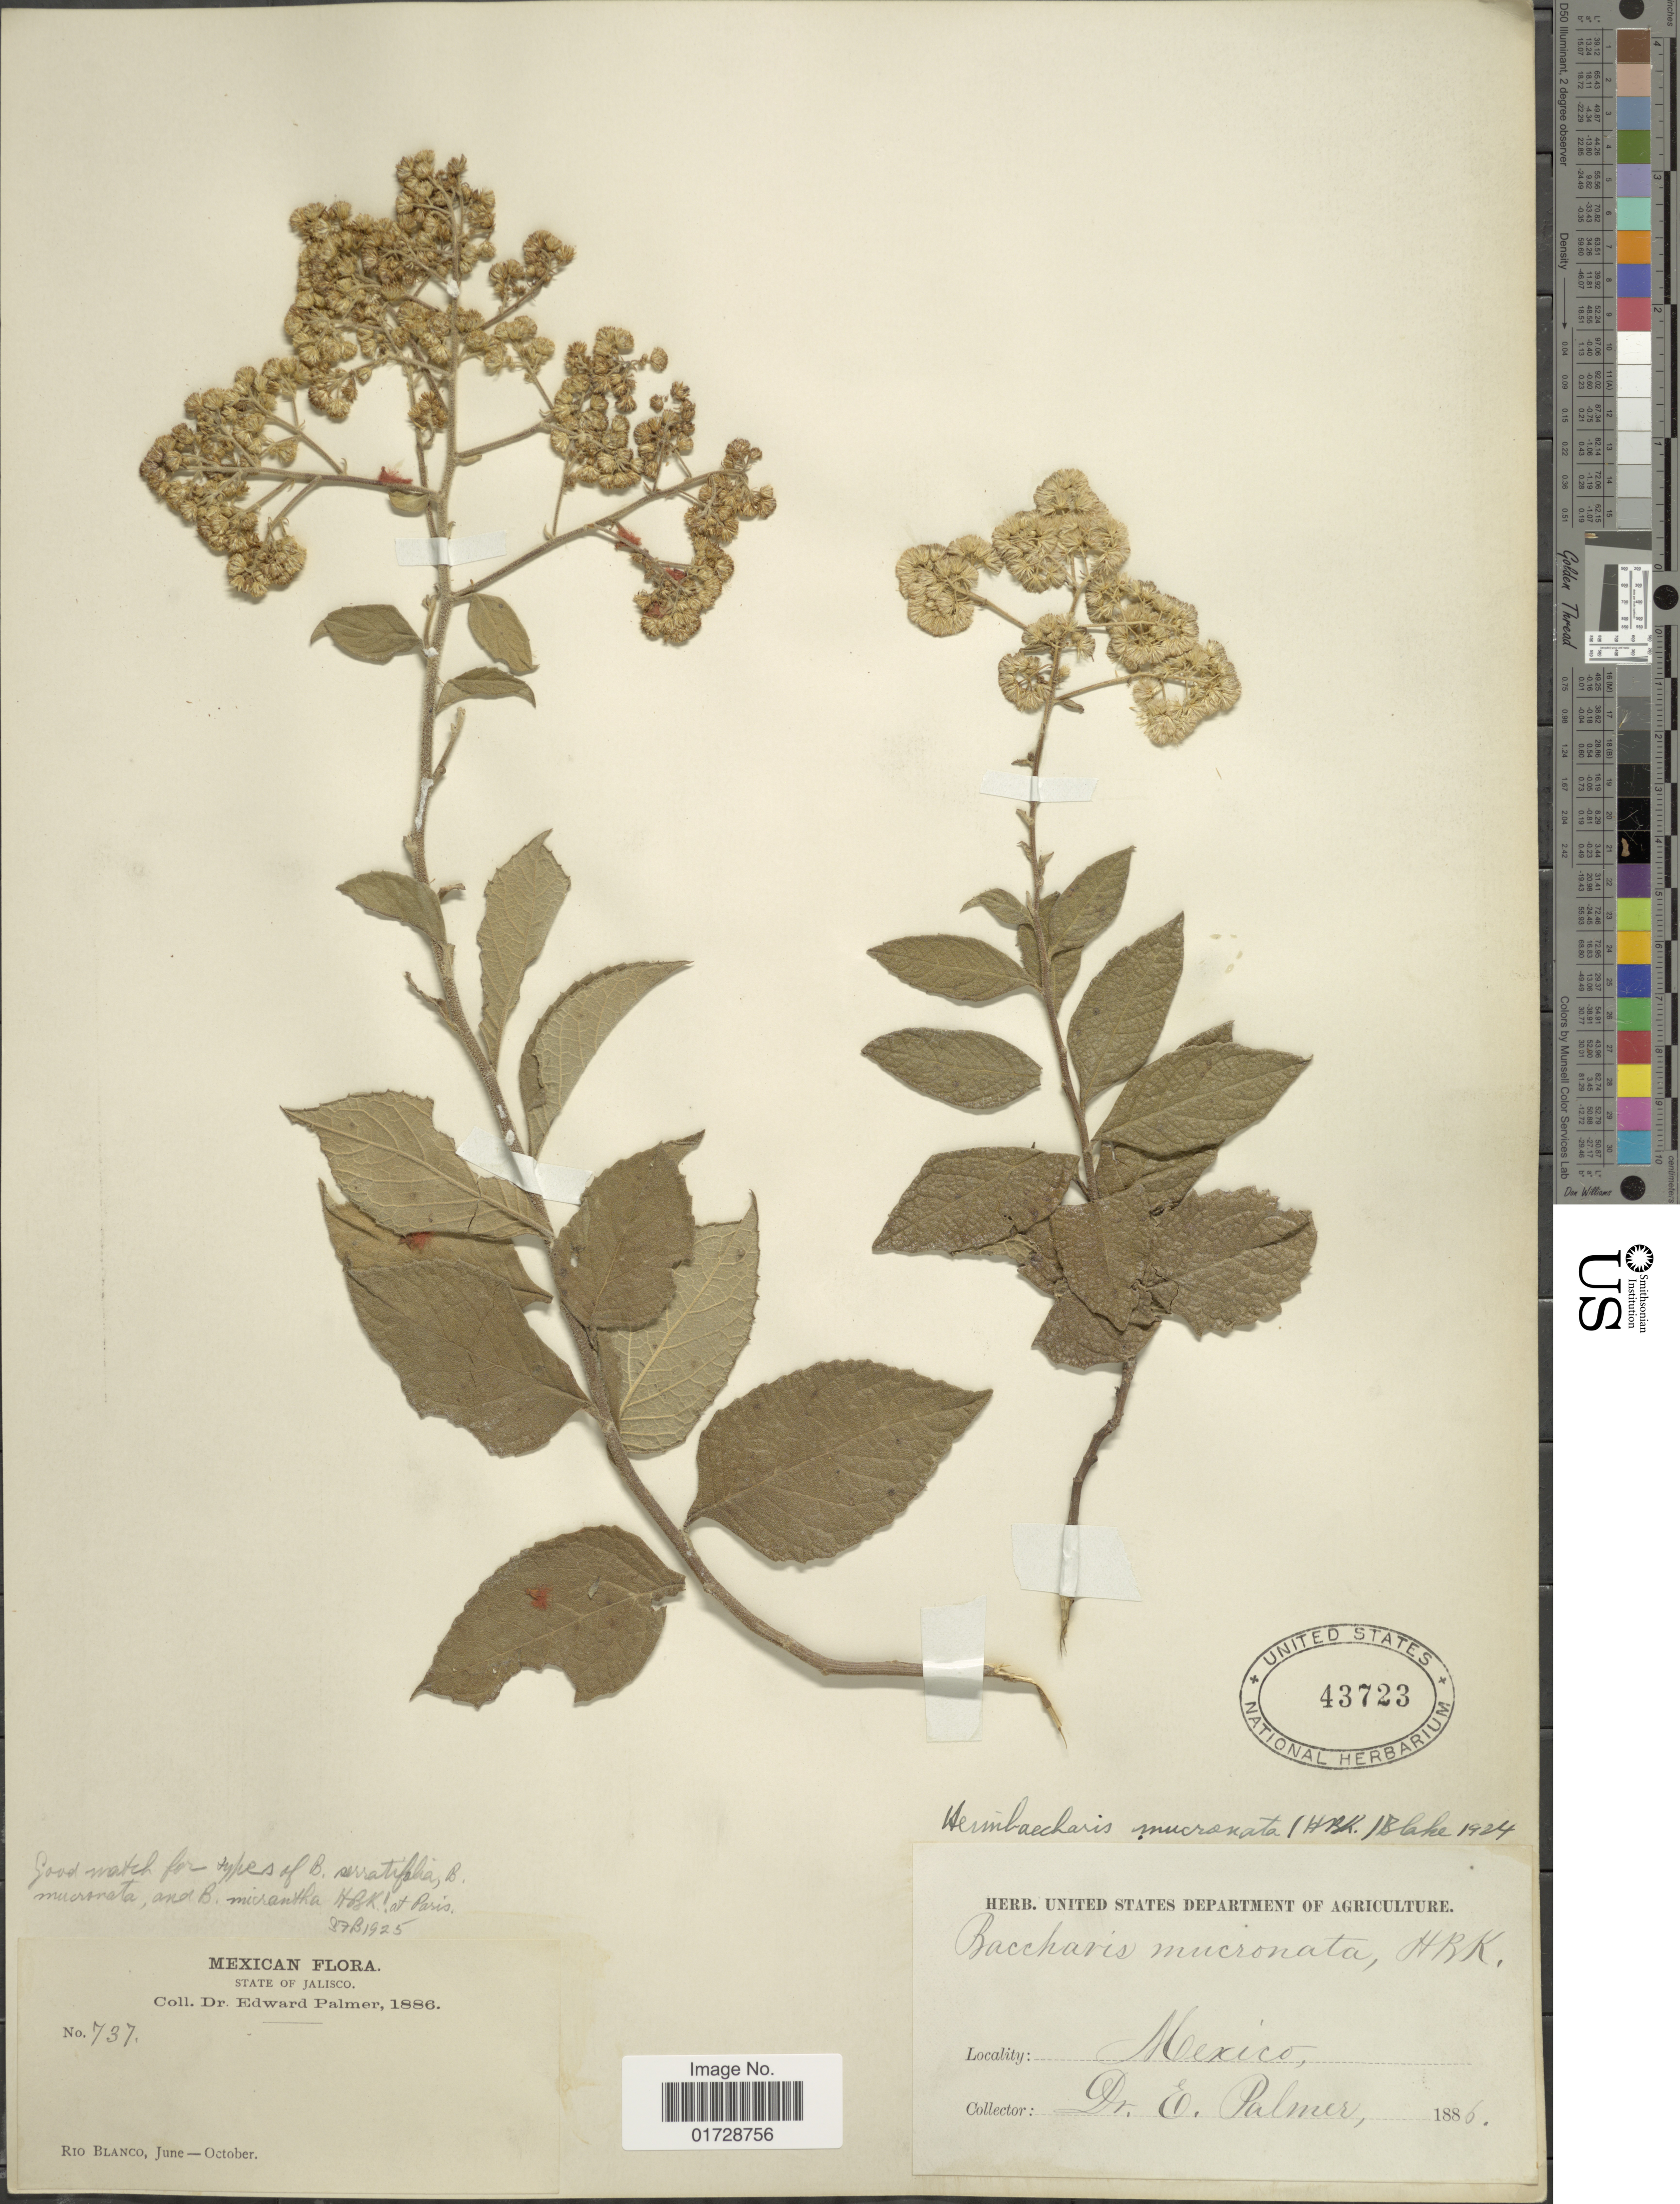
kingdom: Plantae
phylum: Tracheophyta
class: Magnoliopsida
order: Asterales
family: Asteraceae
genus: Archibaccharis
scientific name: Archibaccharis serratifolia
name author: (Kunth) S.F. Blake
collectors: E. Palmer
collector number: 737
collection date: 1886-06/1886-10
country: Mexico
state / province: Jalisco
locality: Rio Blanco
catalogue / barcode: US 43723